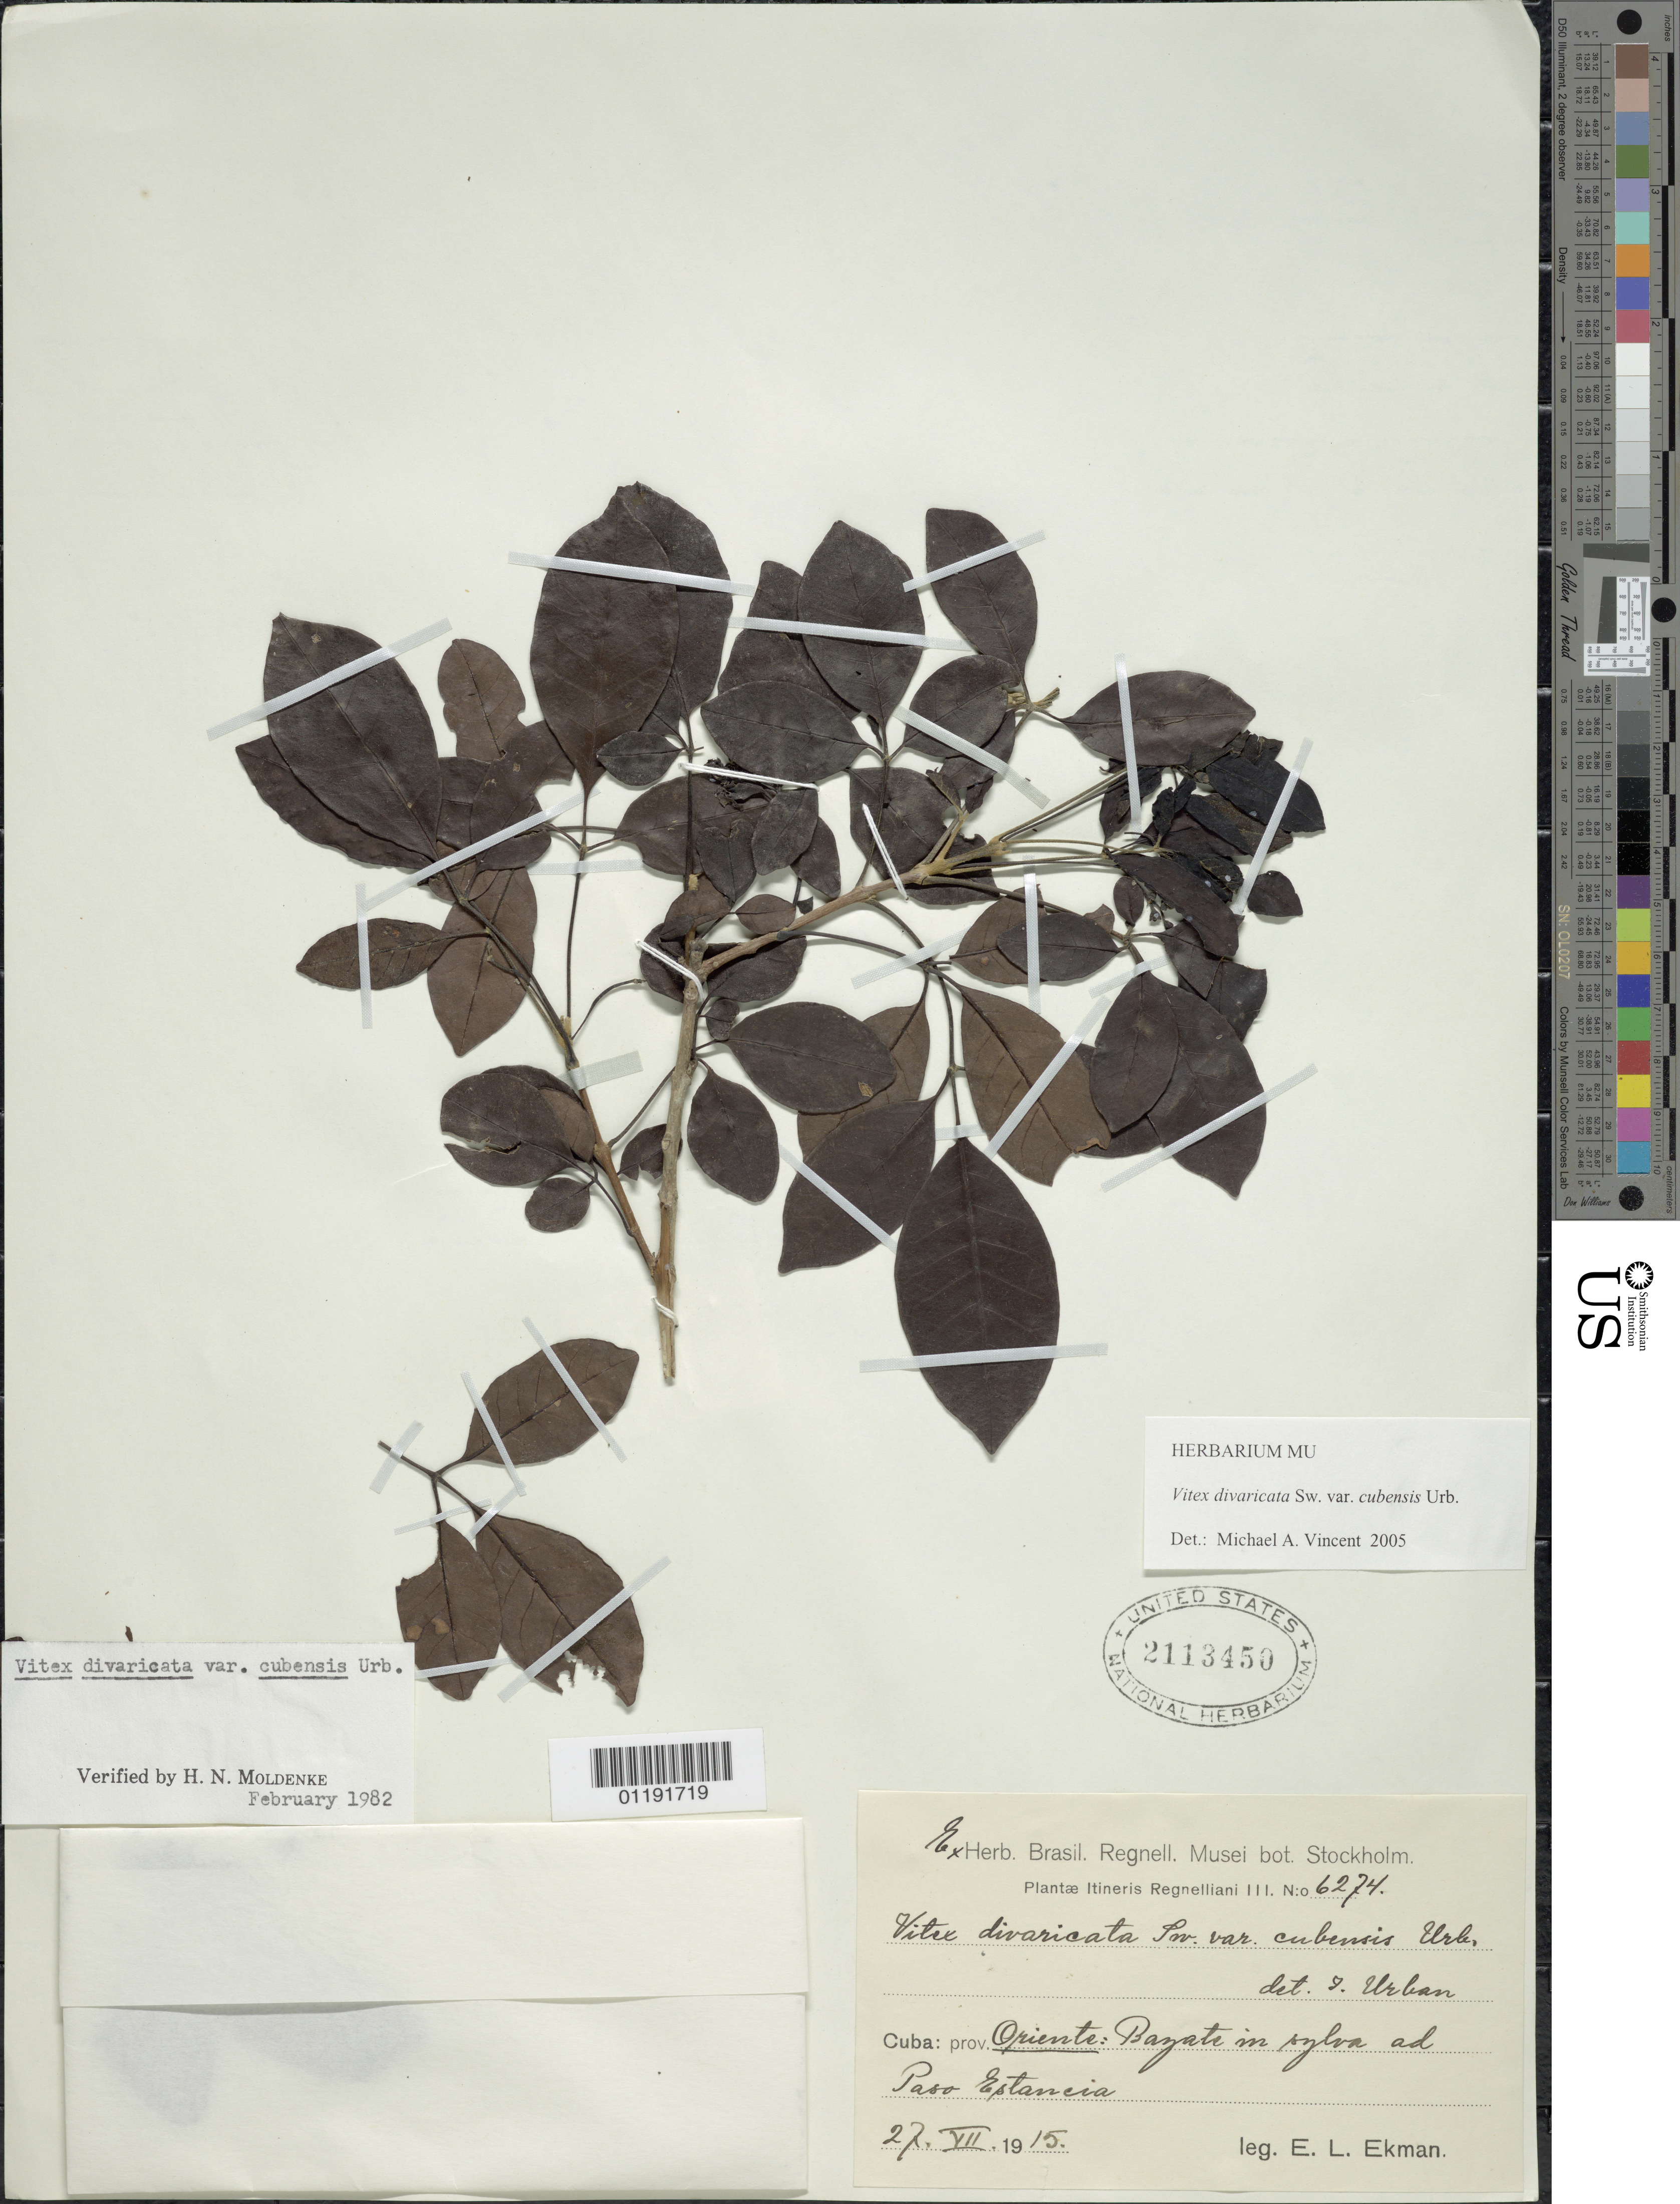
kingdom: Plantae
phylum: Tracheophyta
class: Magnoliopsida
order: Lamiales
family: Lamiaceae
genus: Vitex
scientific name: Vitex divaricata var. cubensis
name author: Urb.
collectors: E. L. Ekman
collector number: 6274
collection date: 1915-07-27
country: Cuba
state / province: Oriente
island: Cuba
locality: Bayate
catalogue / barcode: US 2113450